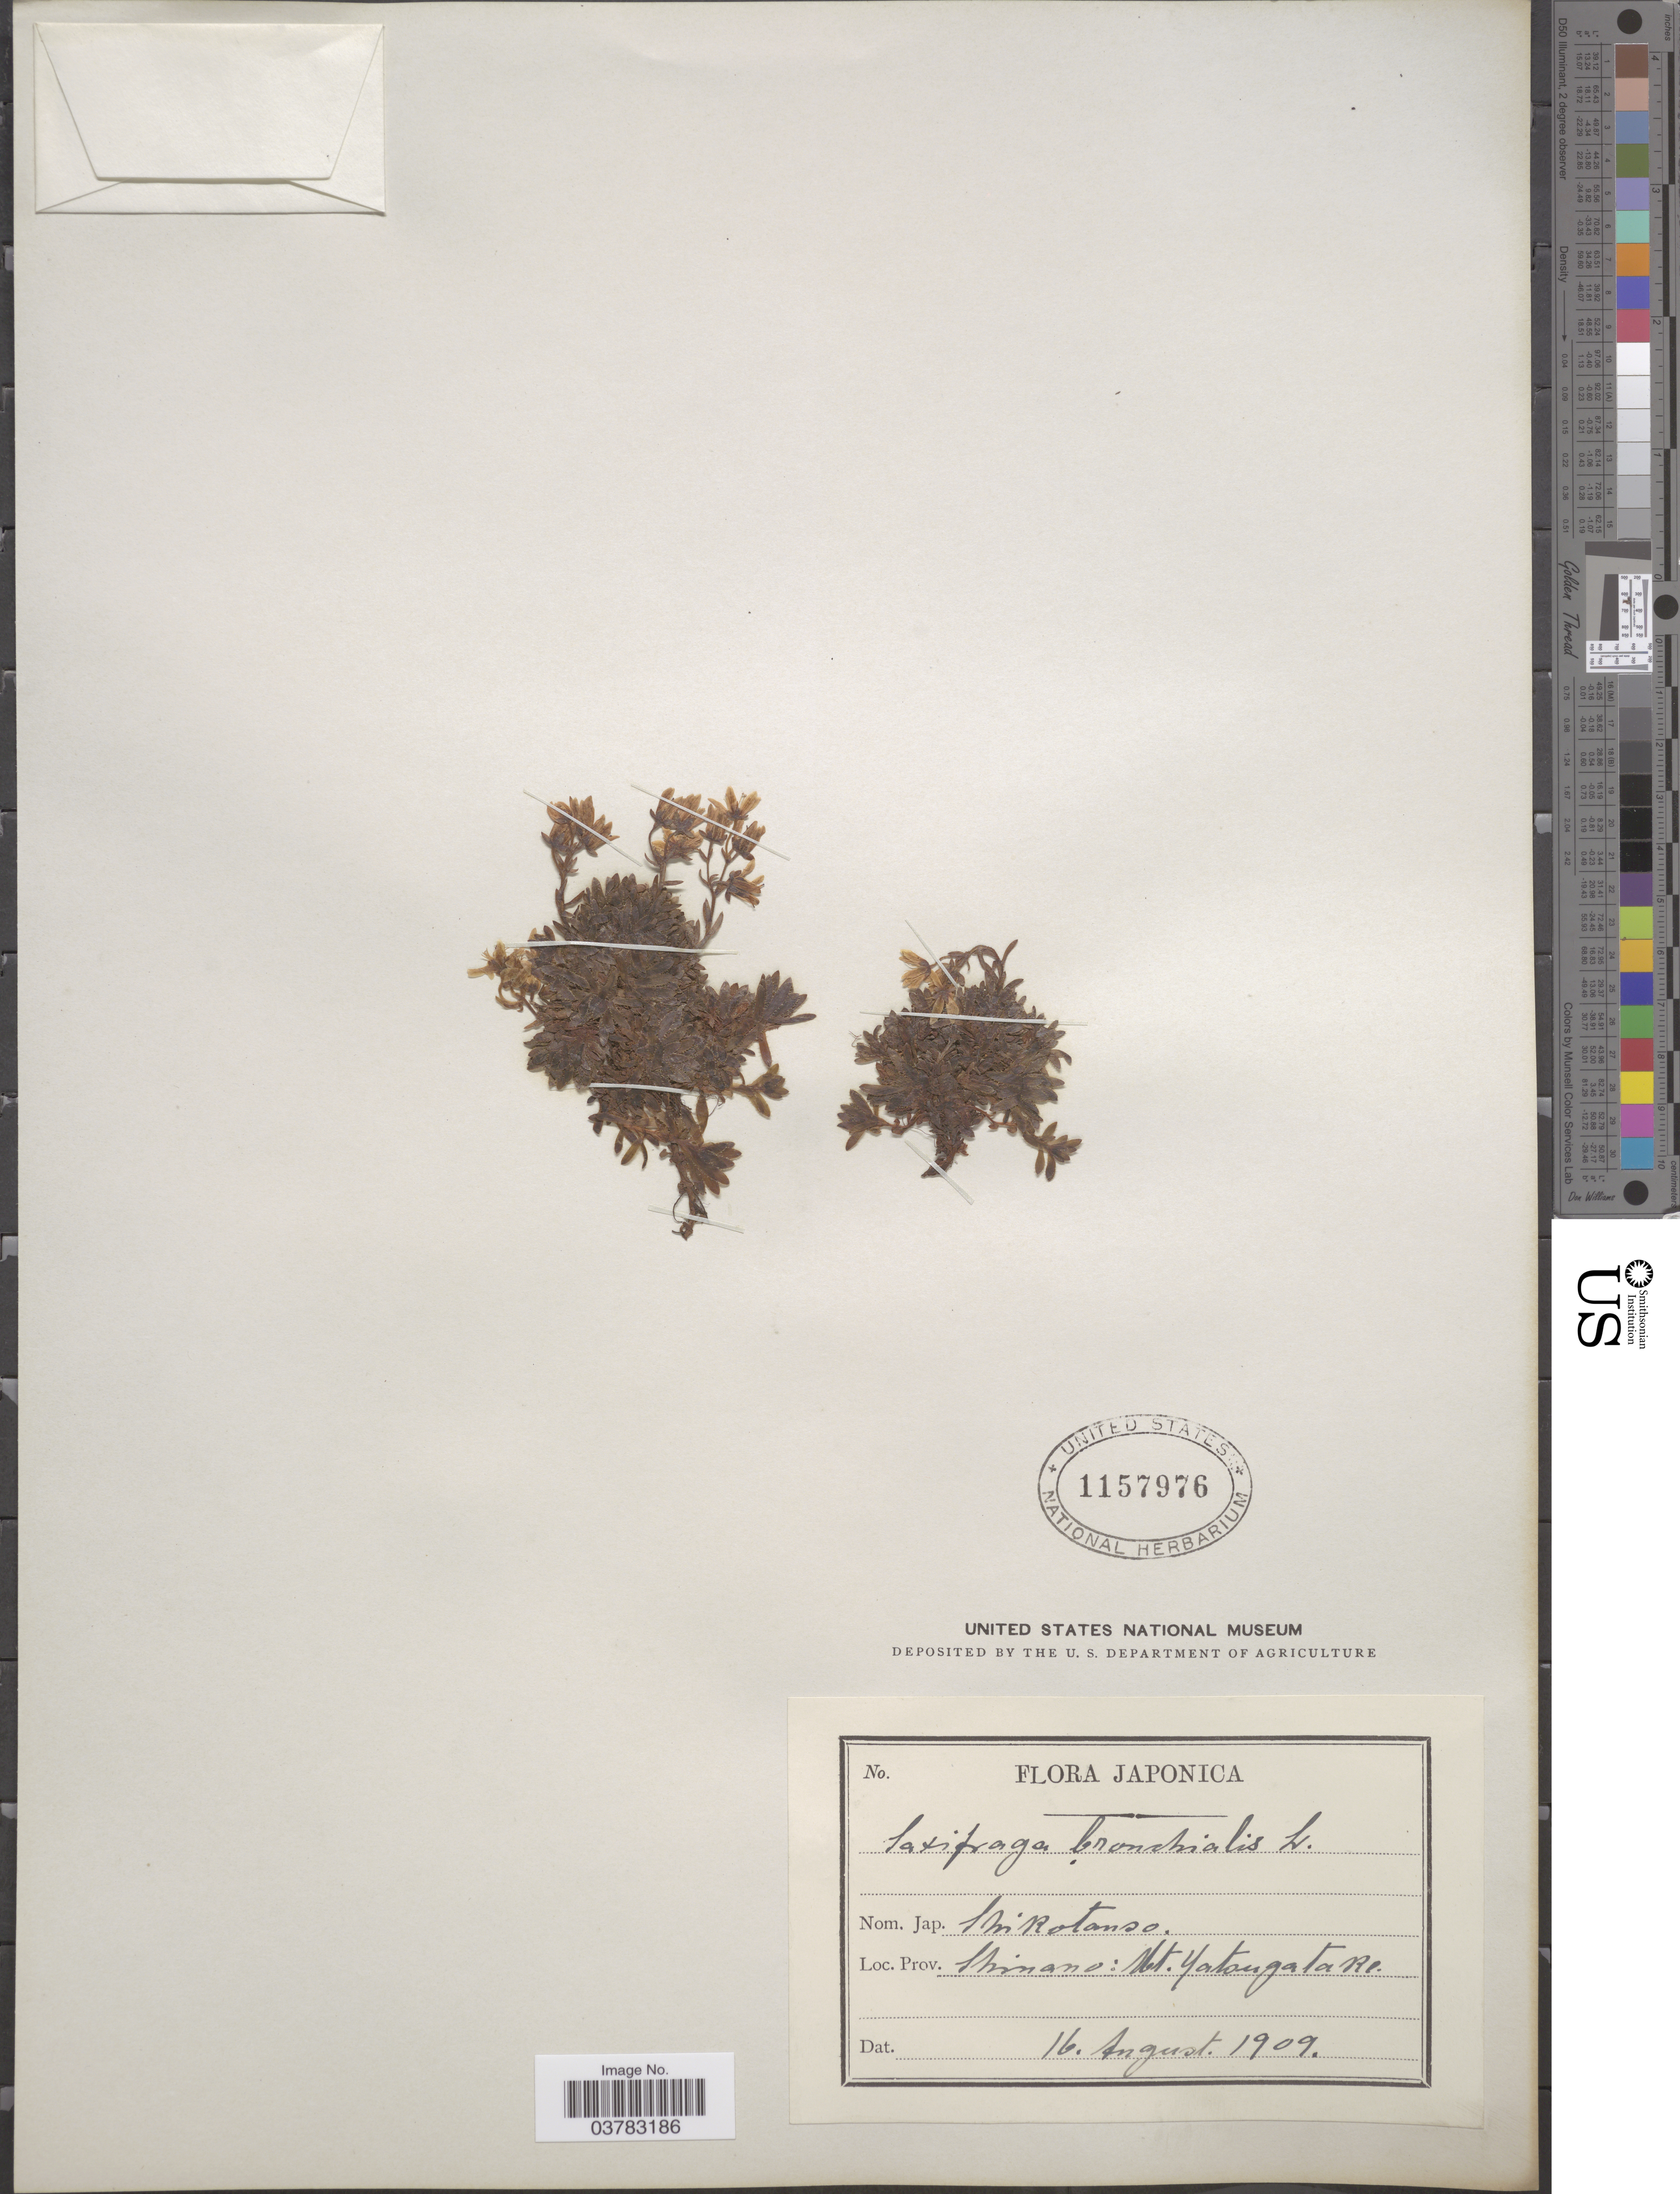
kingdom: Plantae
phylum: Tracheophyta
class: Magnoliopsida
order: Saxifragales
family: Saxifragaceae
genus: Saxifraga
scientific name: Saxifraga bronchialis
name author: L.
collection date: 1909-08-16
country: Japan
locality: Prov. Shimano: Mt. Yatangatake.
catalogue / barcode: US 1157976